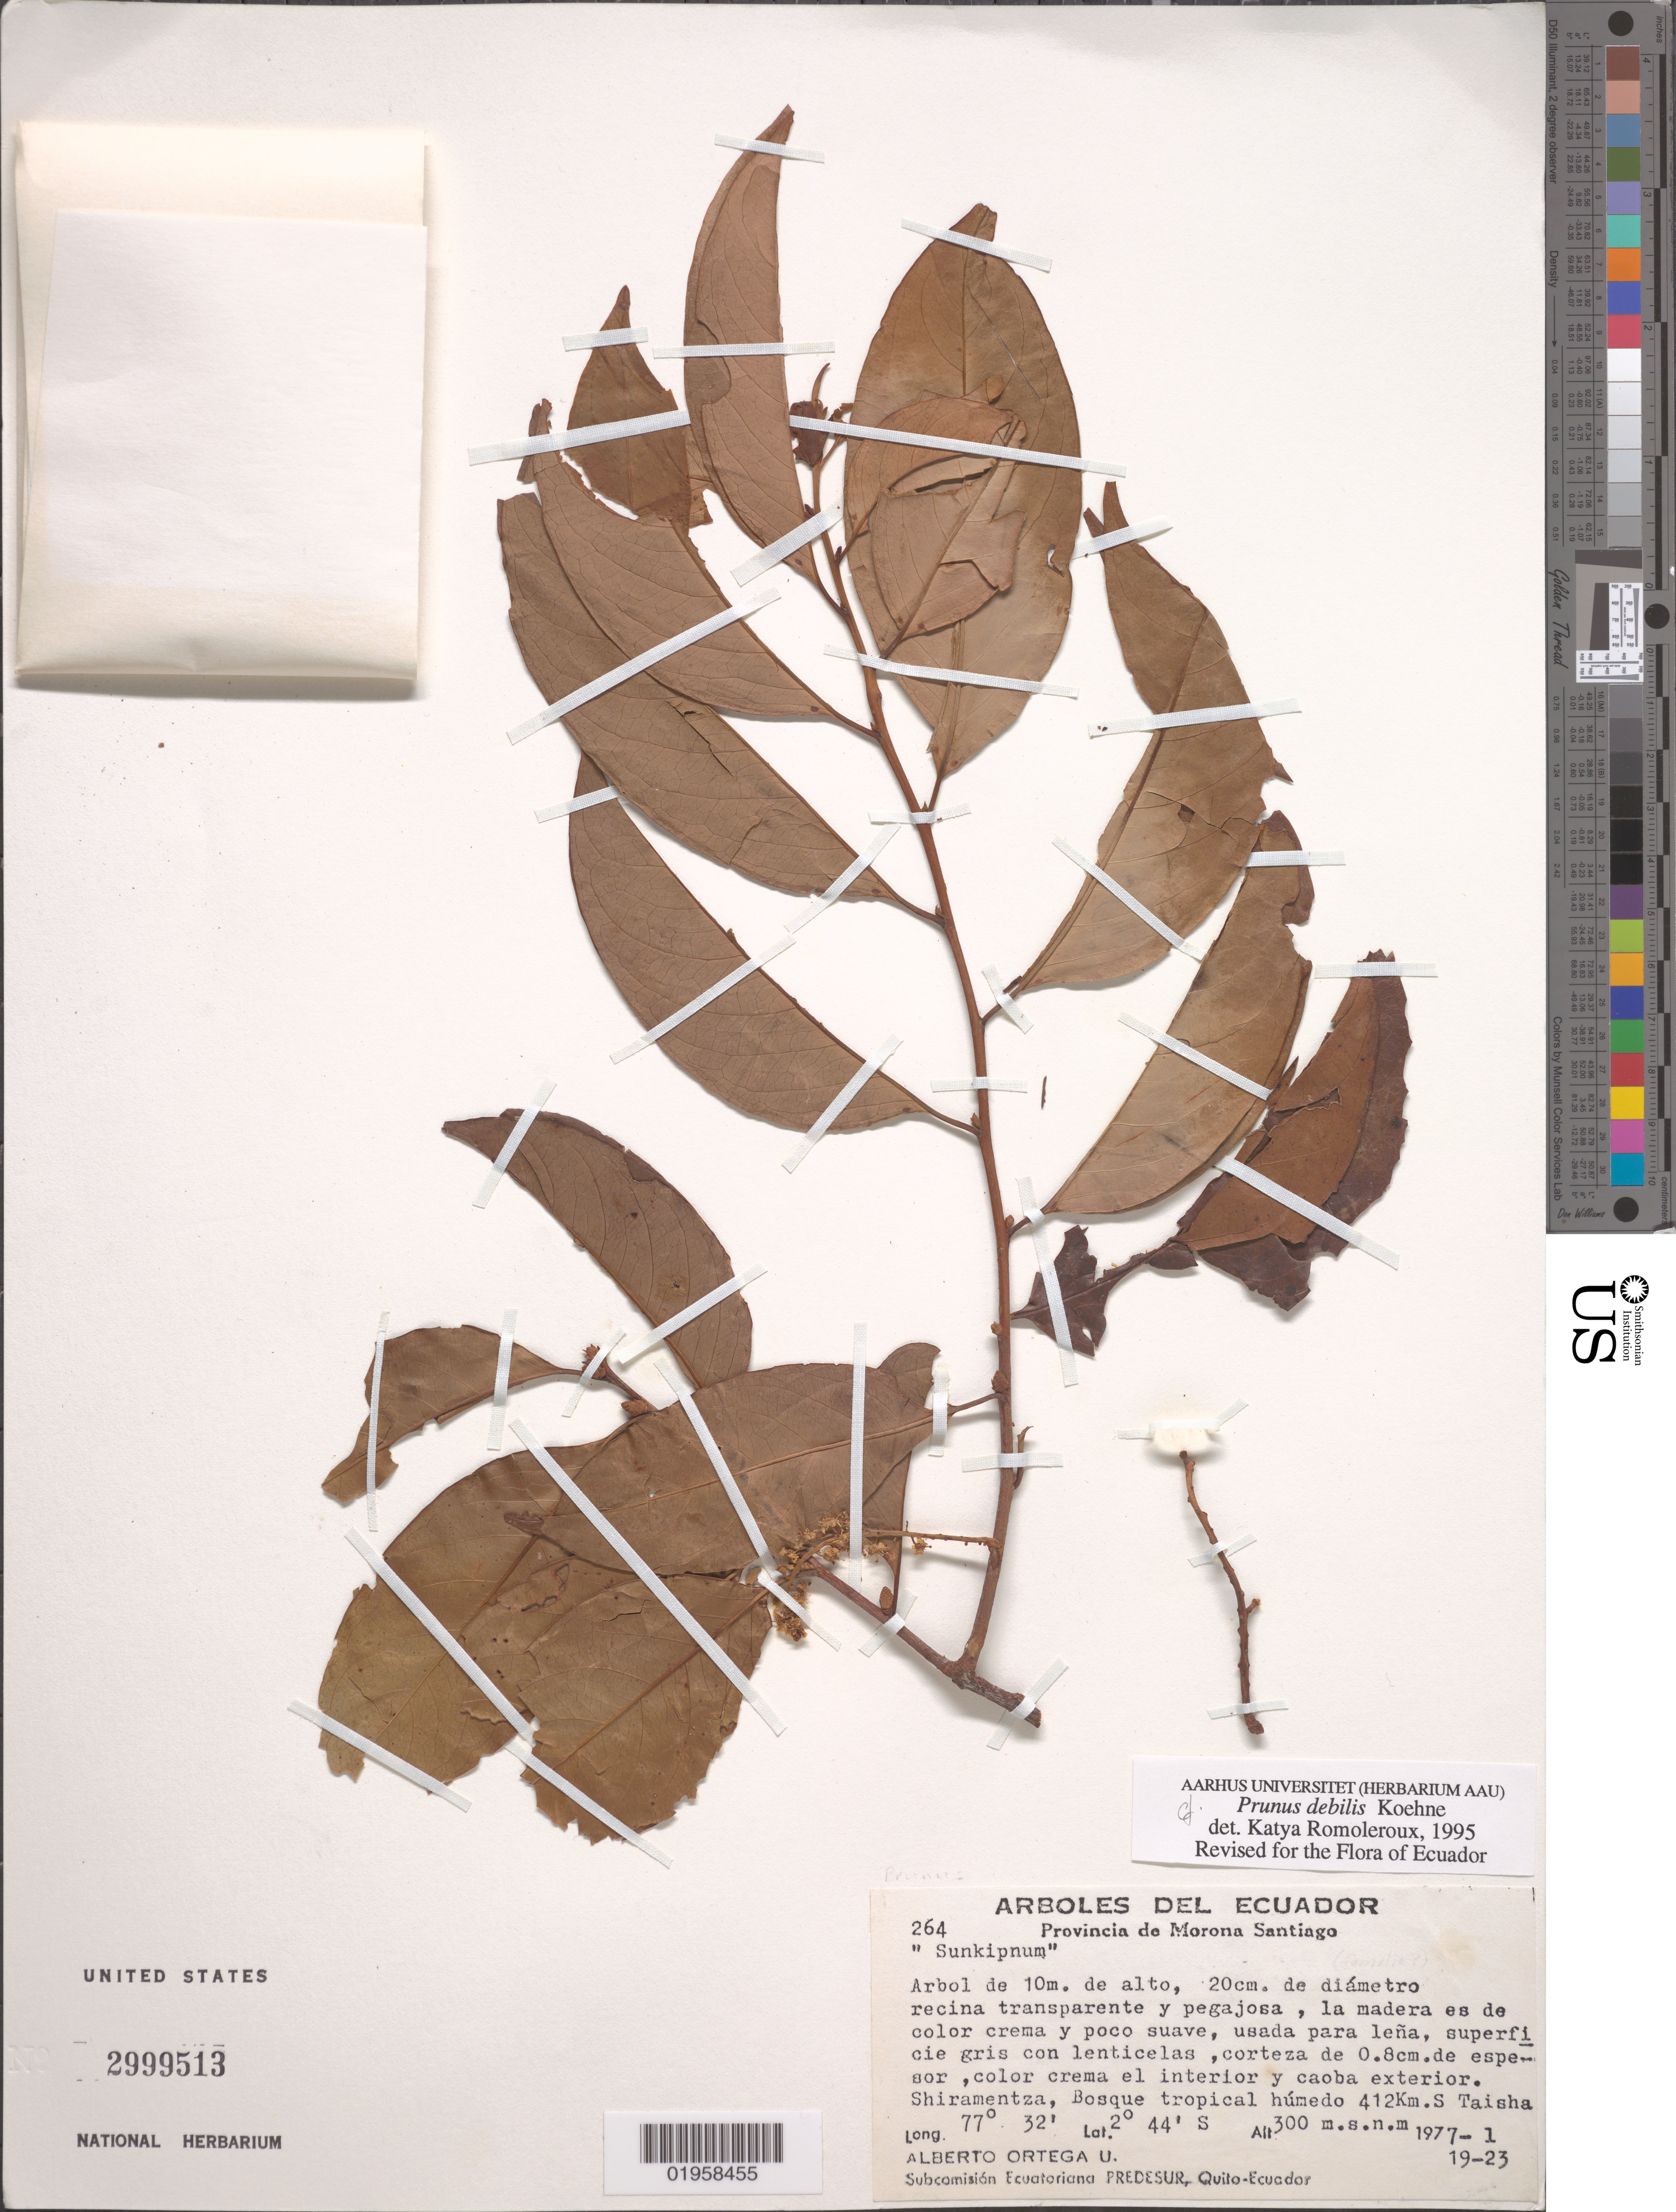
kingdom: Plantae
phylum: Tracheophyta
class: Magnoliopsida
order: Rosales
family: Rosaceae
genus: Prunus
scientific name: Prunus debilis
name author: Koehne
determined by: Romoleroux, K.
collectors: A. T. Ortega U.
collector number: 264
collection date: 1977-01-19/1977-01-23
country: Ecuador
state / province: Morona-Santiago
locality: Shiramentza; 412 km S Taisha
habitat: Bosque tropical húmedo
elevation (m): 300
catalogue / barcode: US 2999513